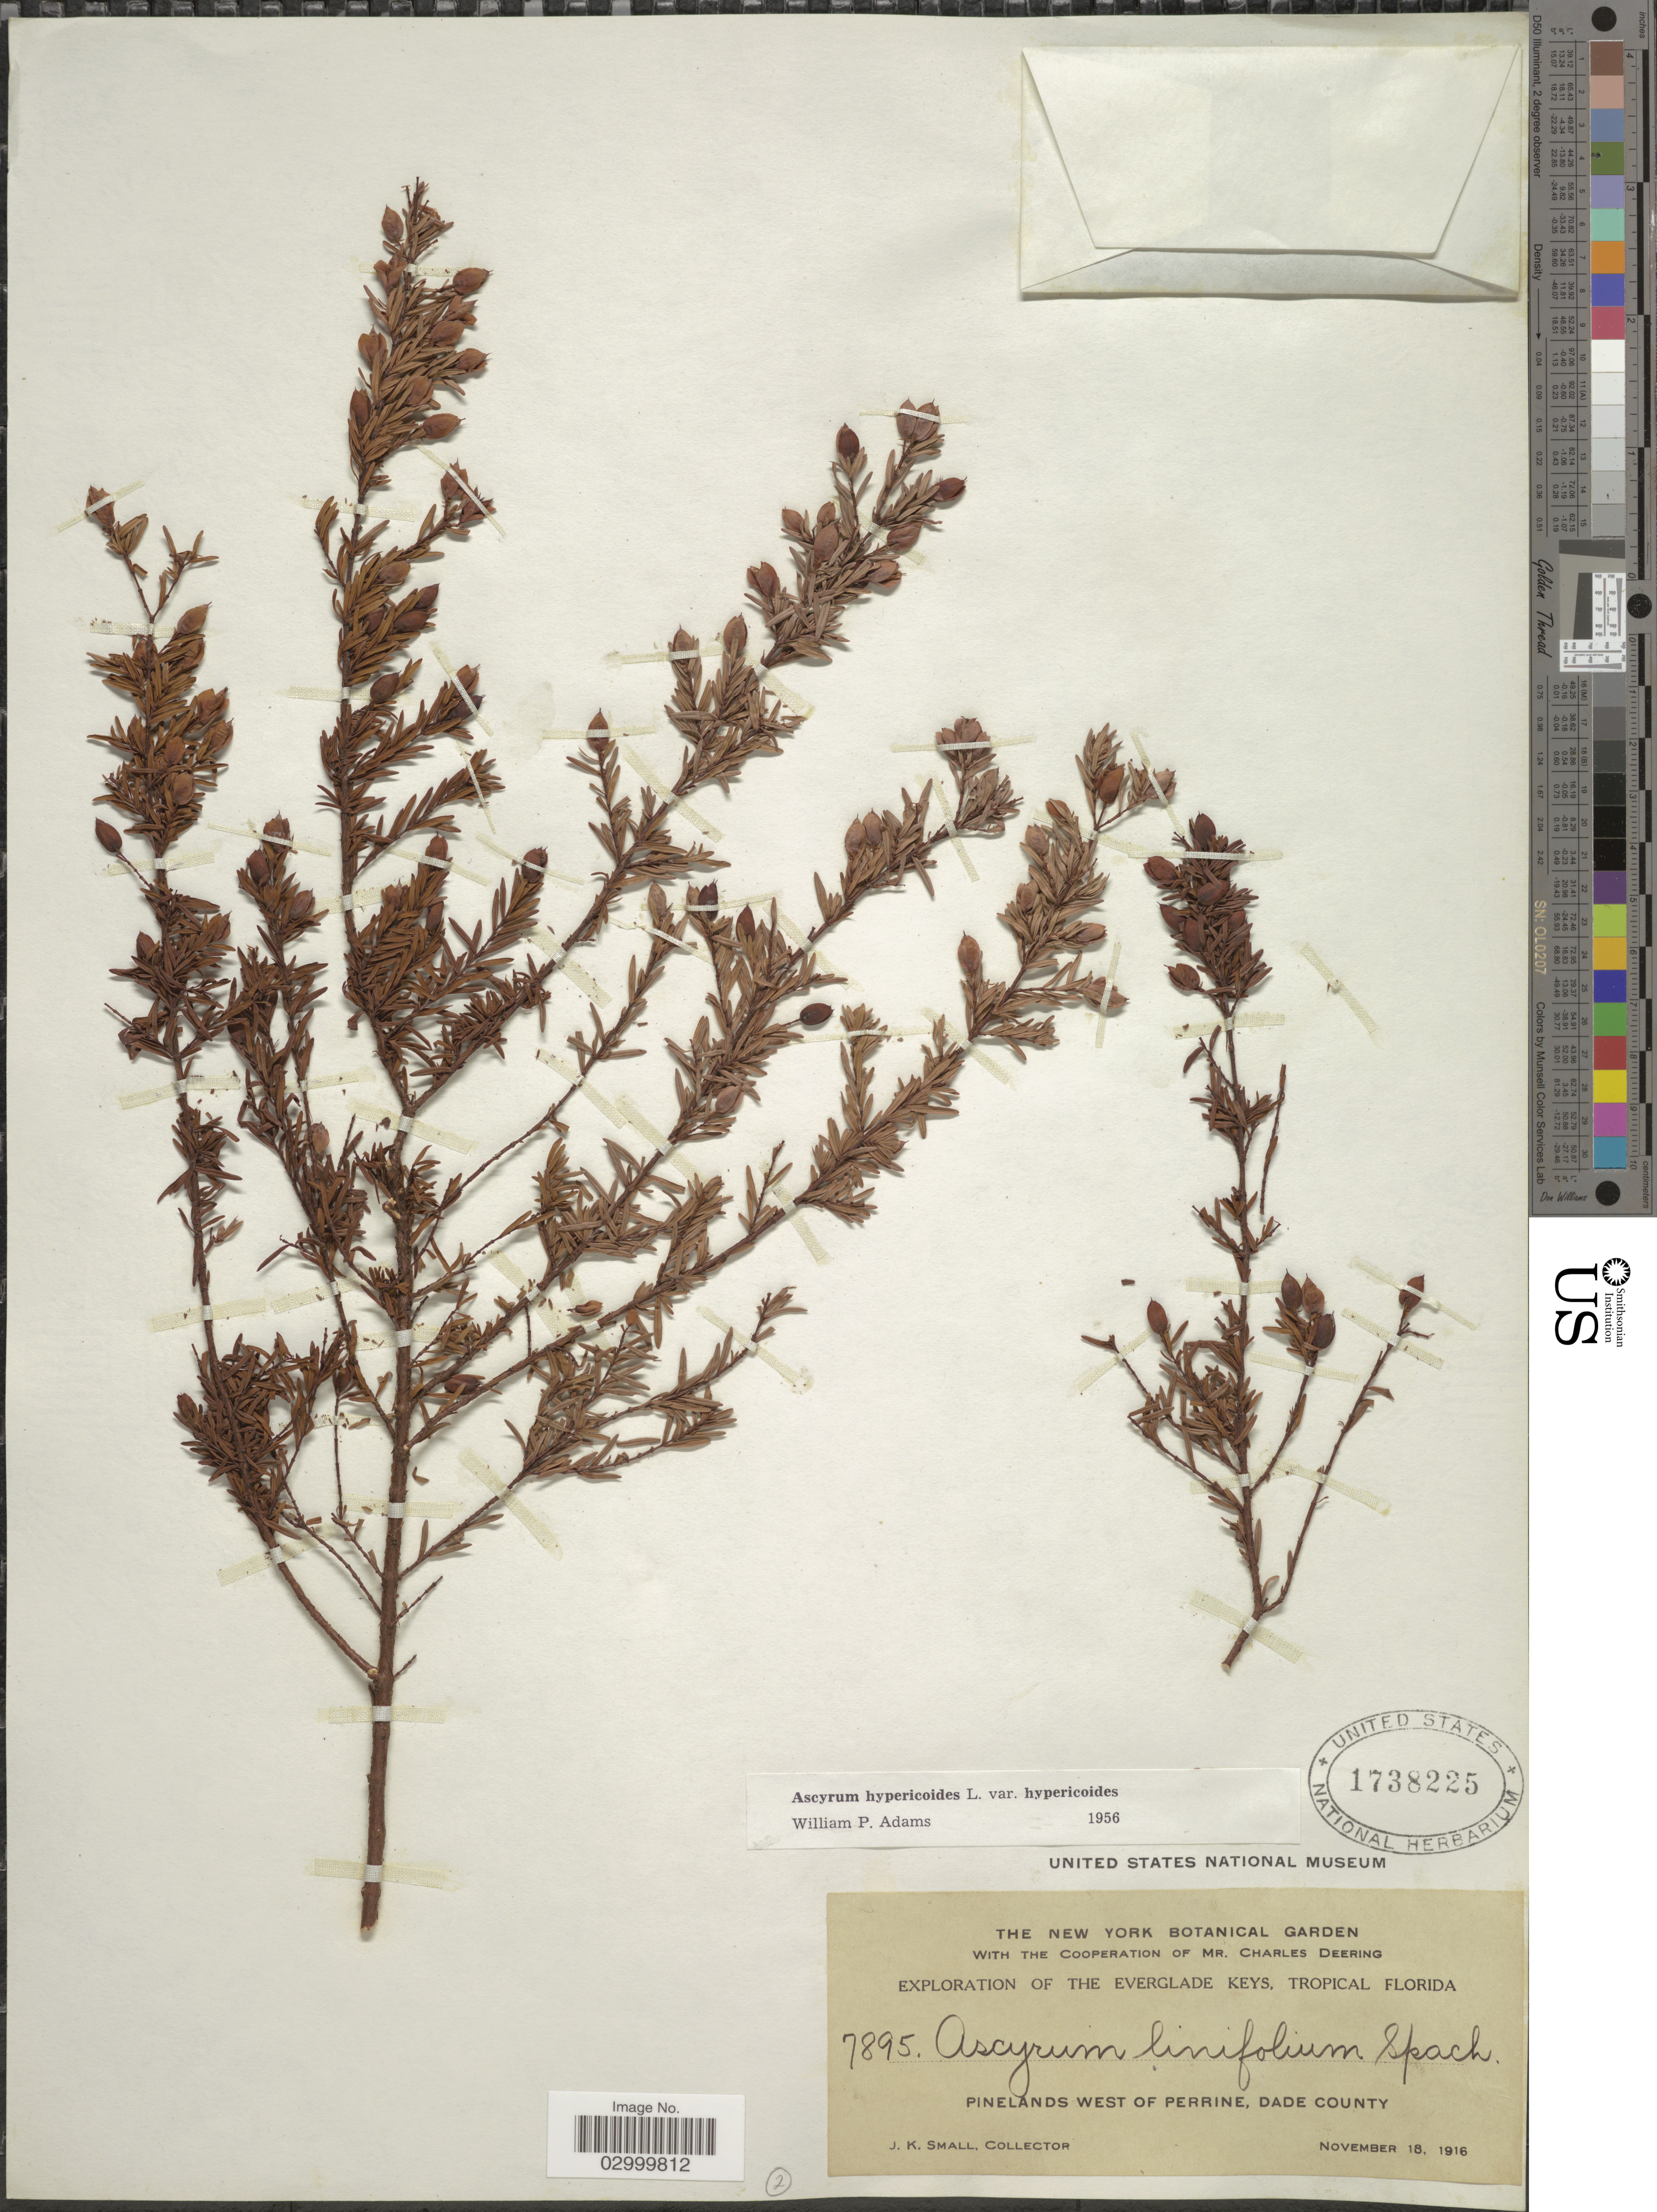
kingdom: Plantae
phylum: Tracheophyta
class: Magnoliopsida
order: Malpighiales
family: Hypericaceae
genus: Hypericum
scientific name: Hypericum hypericoides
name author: (L.) Crantz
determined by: Strong, Mark T., (BOT), Smithsonian Institution - National Museum of Natural History (UNITED STATES)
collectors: J. K. Small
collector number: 7895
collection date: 1916-11-18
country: United States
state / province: Florida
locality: The Everglade Keys, Tropical Florida, Pinelands west of Perrine, Dade County.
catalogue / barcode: US 1738225